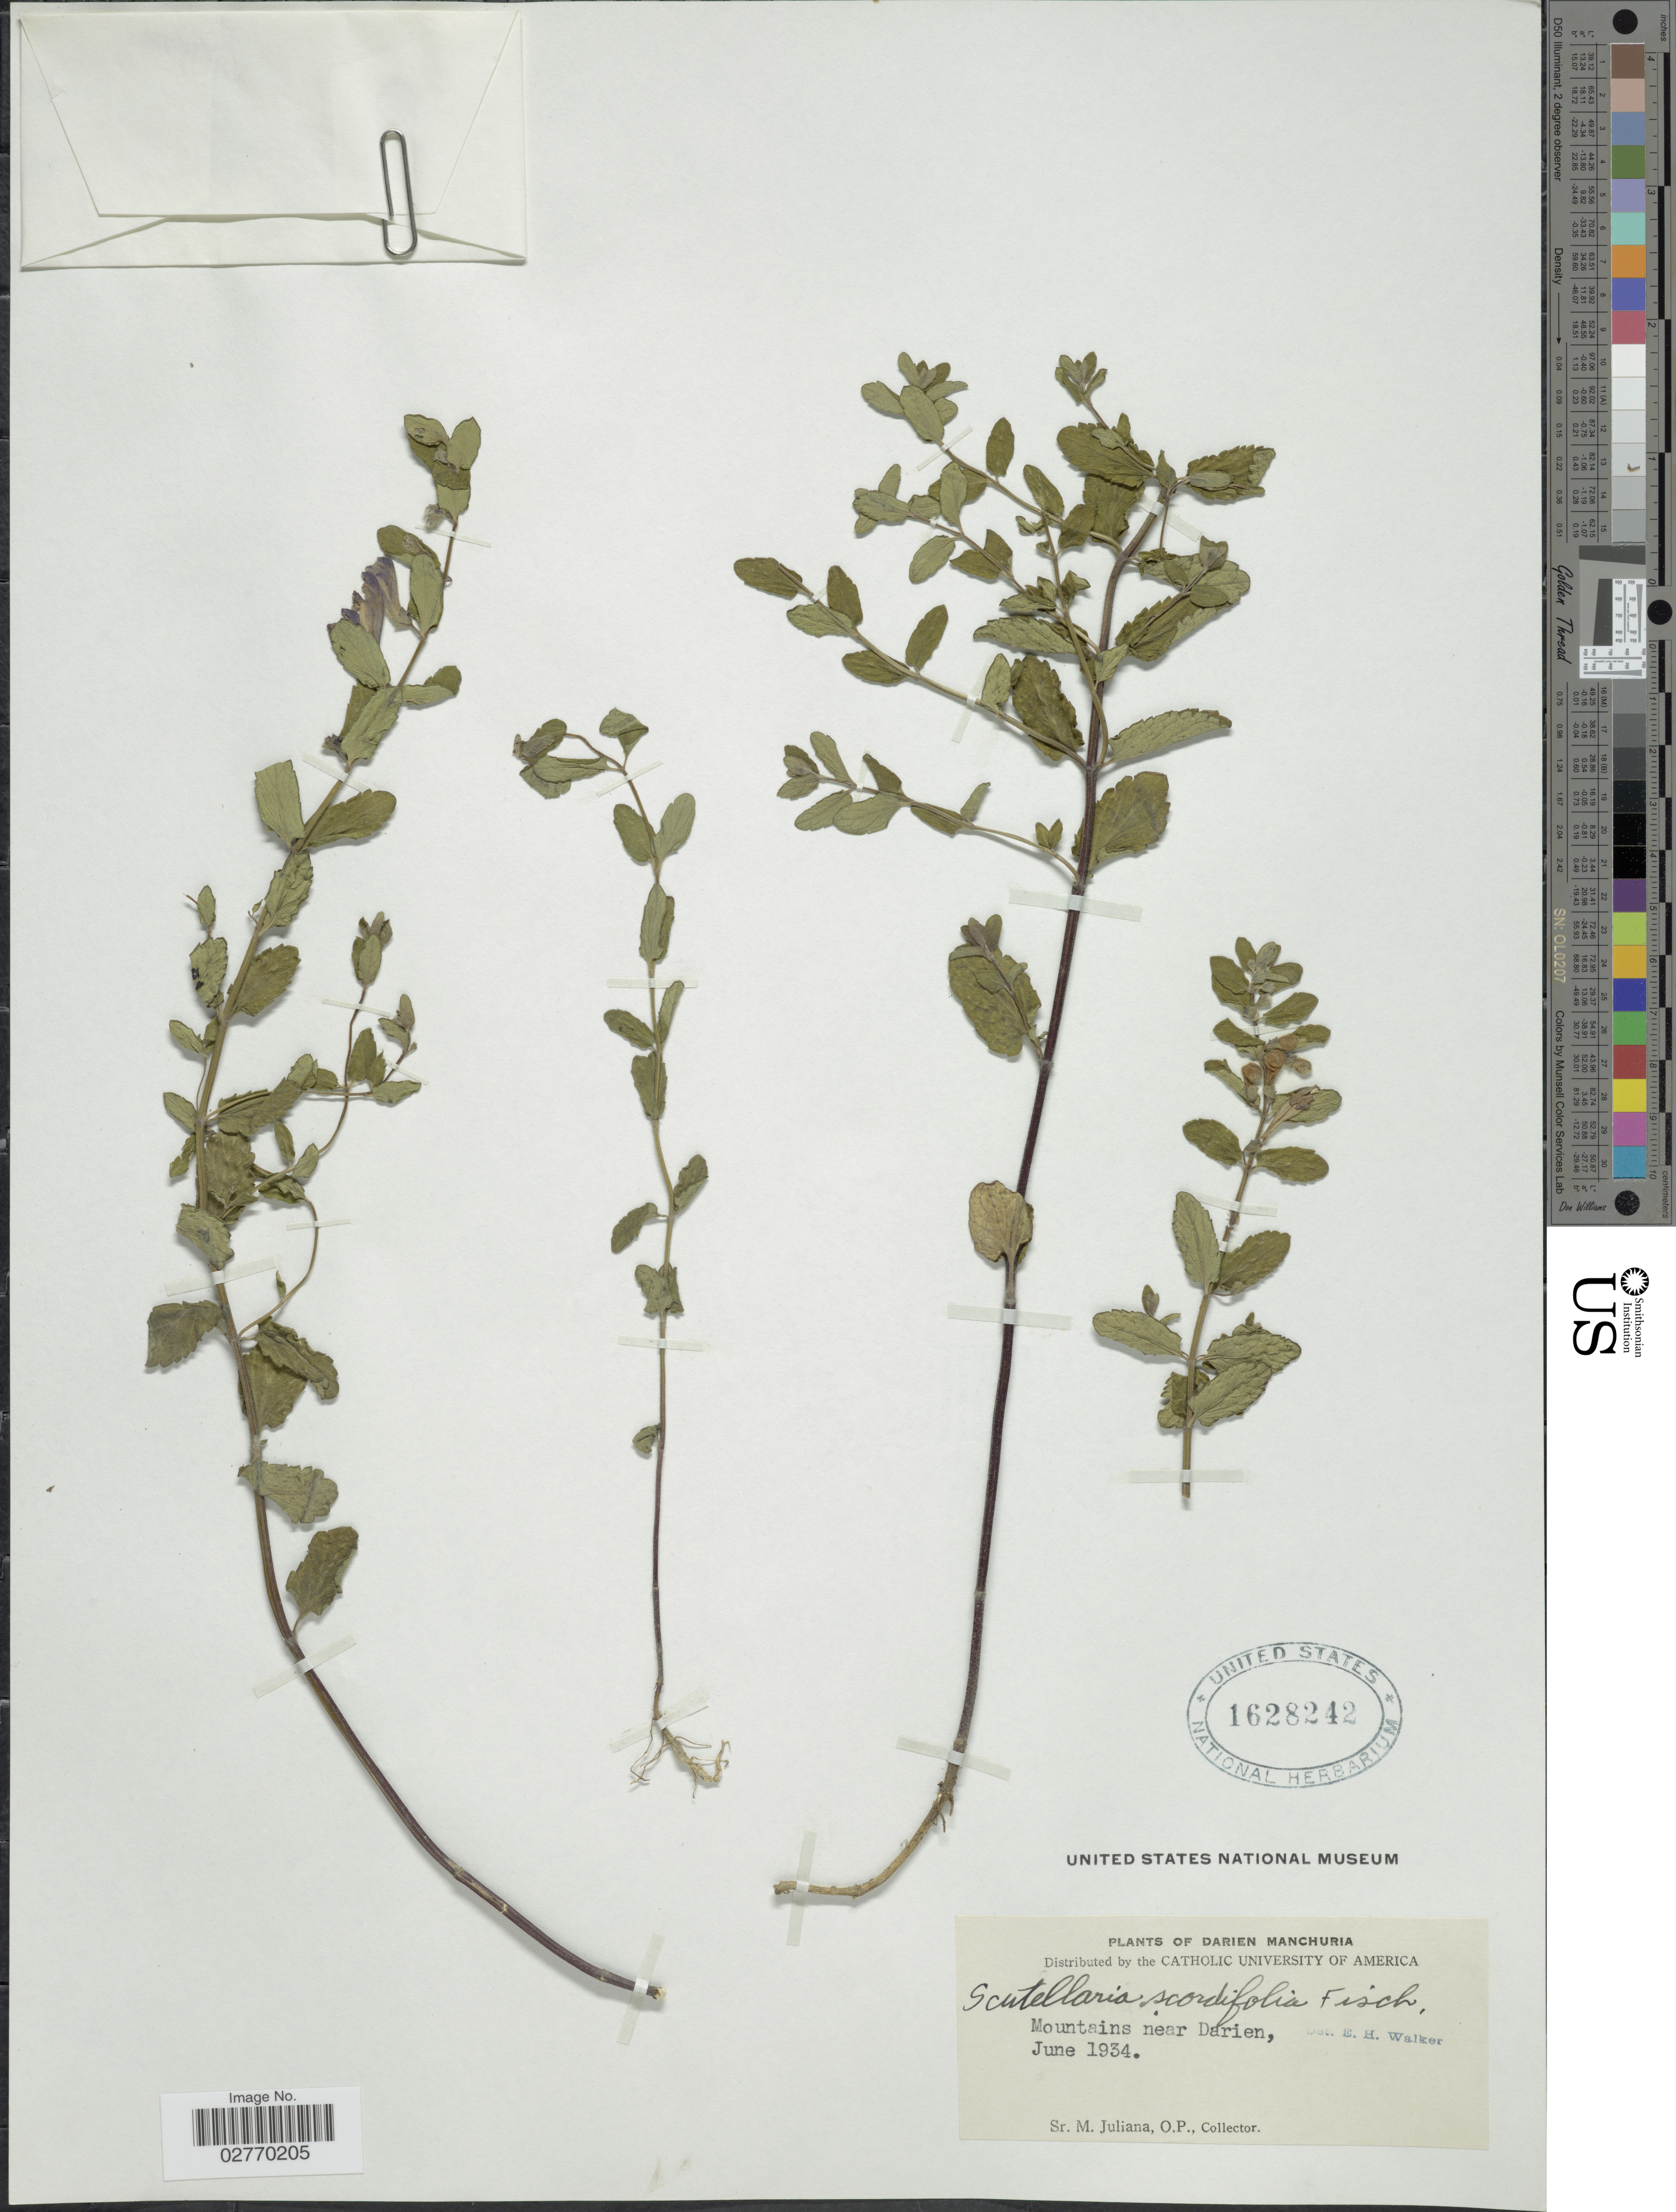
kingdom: Plantae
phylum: Tracheophyta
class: Magnoliopsida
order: Lamiales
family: Lamiaceae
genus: Scutellaria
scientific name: Scutellaria scordiifolia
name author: Fisch. ex Schrank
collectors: M. Juliana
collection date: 1934-06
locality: Darien Manchuria. Mountains near Darien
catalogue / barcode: US 1628242